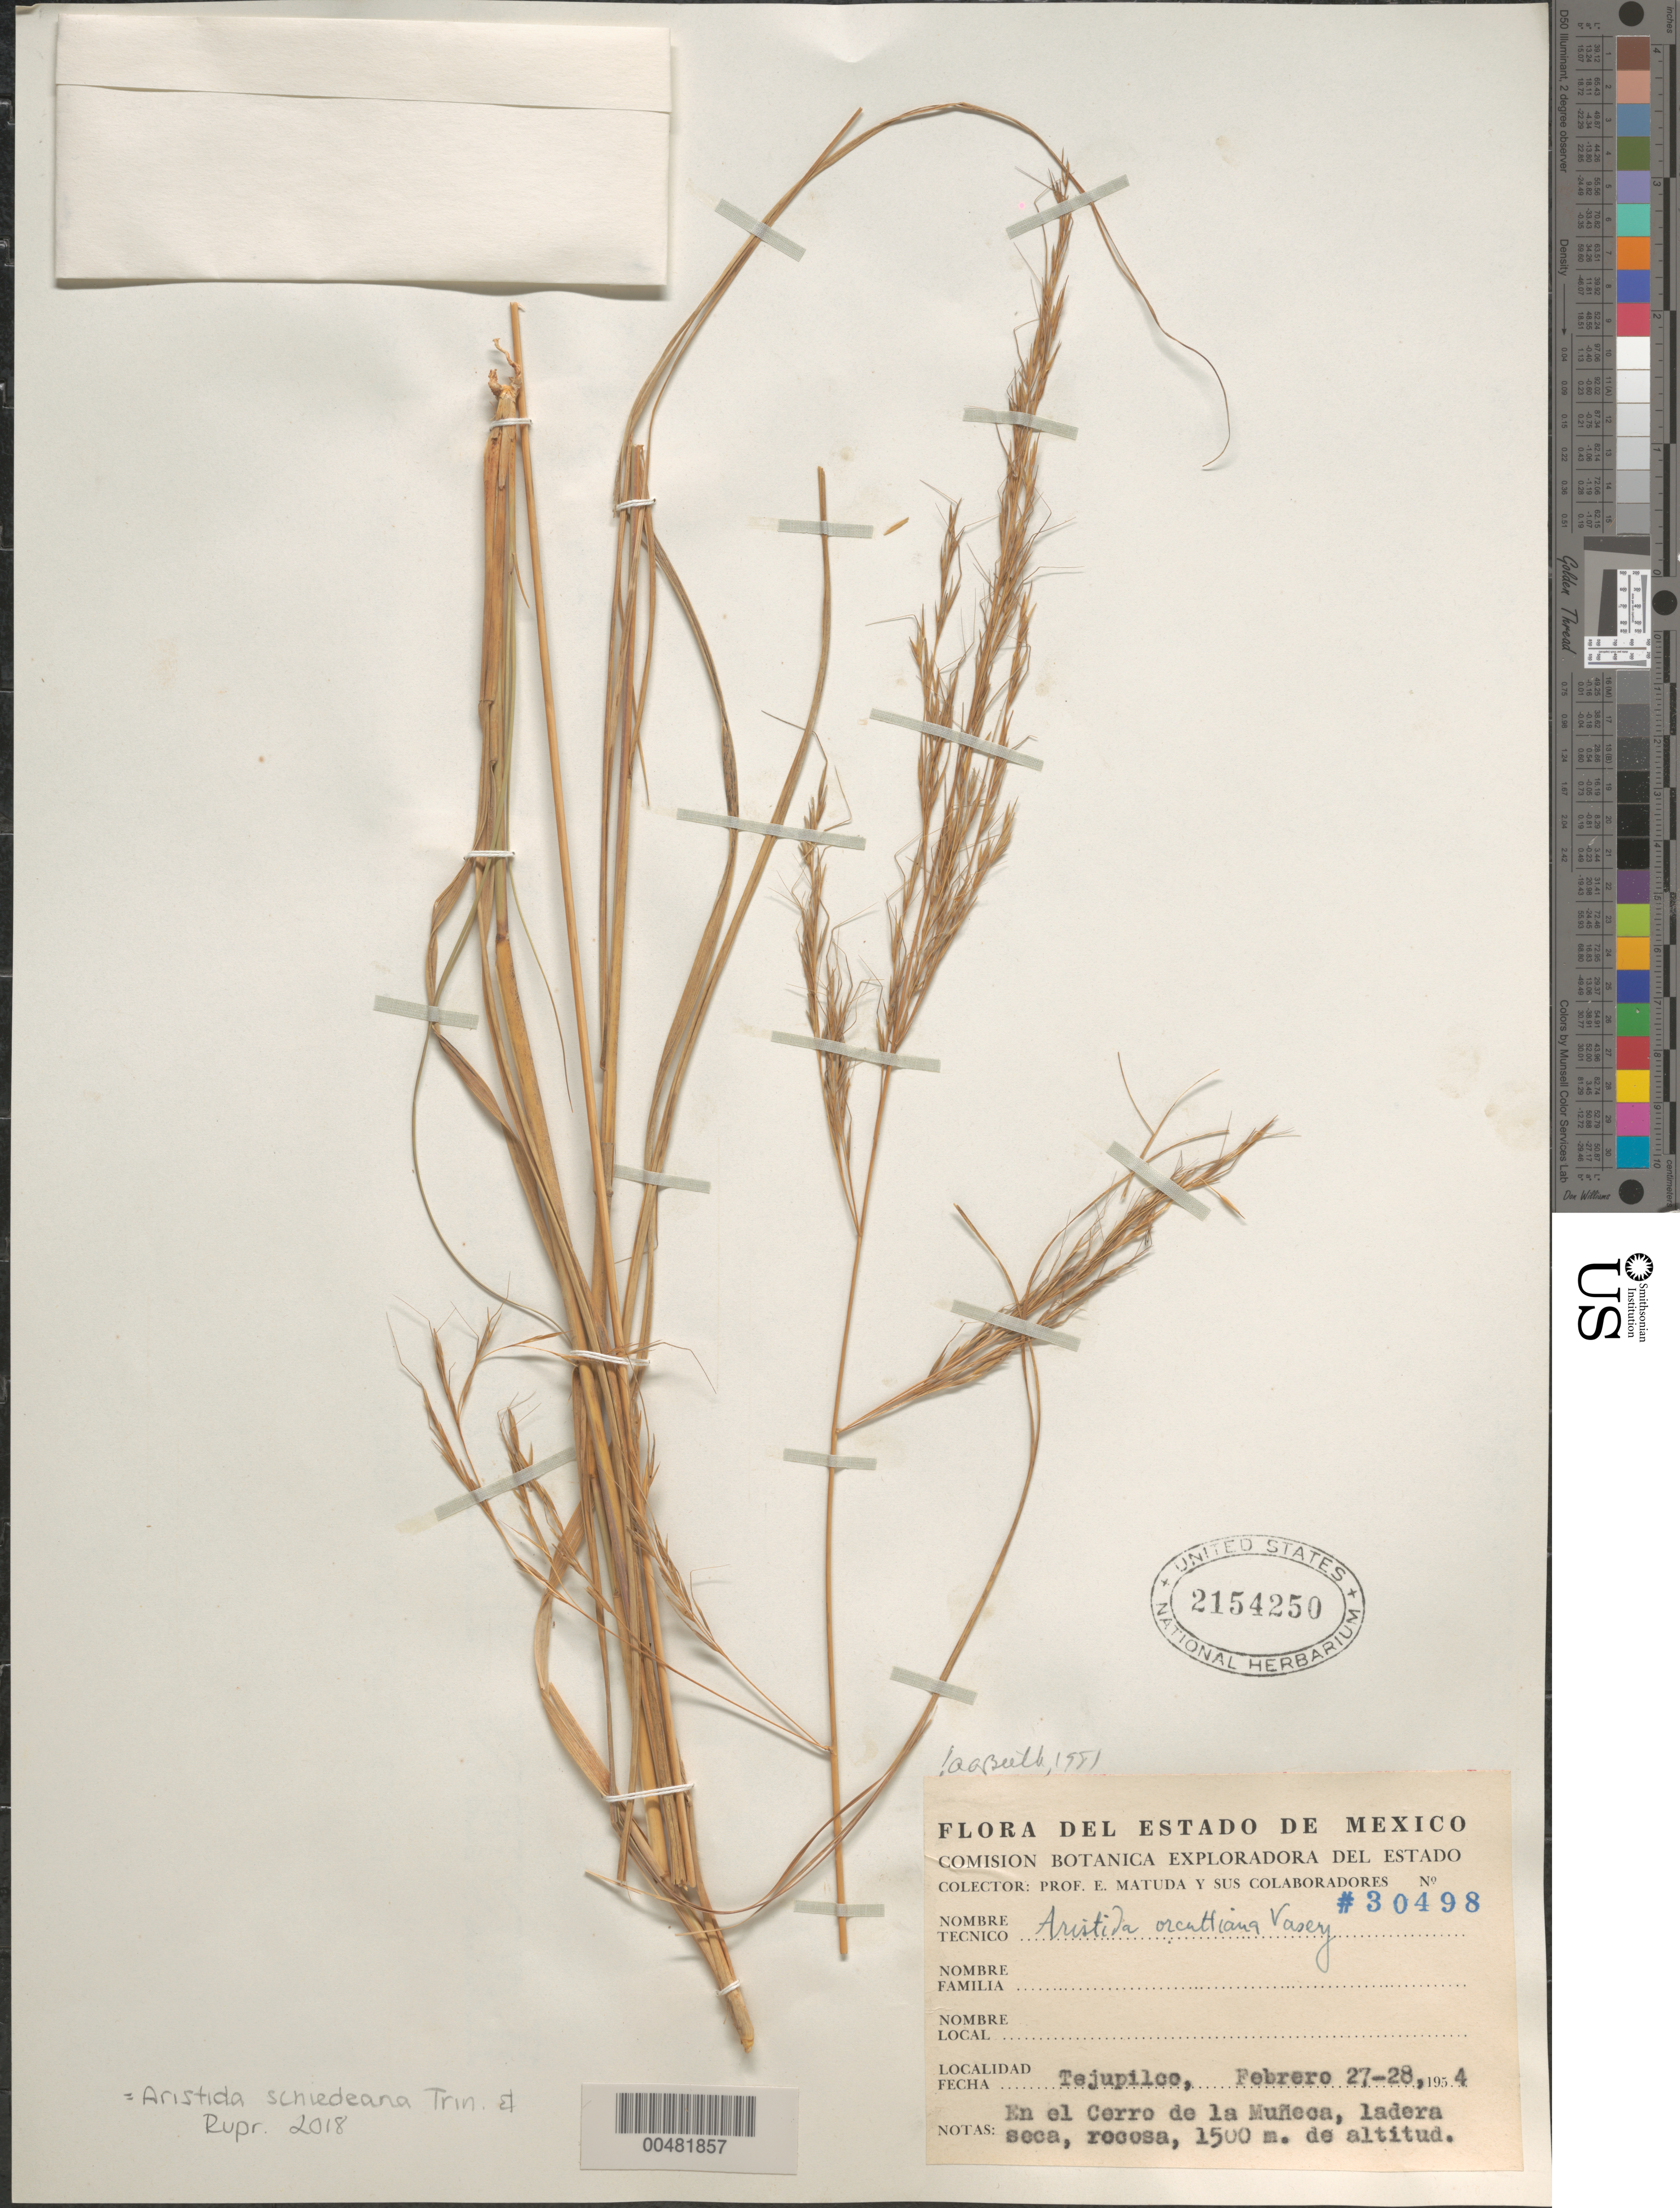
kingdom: Plantae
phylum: Tracheophyta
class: Liliopsida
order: Poales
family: Poaceae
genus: Aristida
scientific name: Aristida schiedeana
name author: Trin. & Rupr.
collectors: E. Matuda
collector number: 30498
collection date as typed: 27 Feb 1954 to 28 Feb 1954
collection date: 1954-02-27/1954-02-28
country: Mexico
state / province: México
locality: Tejupilco, en el Cerro de la Muñeca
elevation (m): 1500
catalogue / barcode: US 2154250